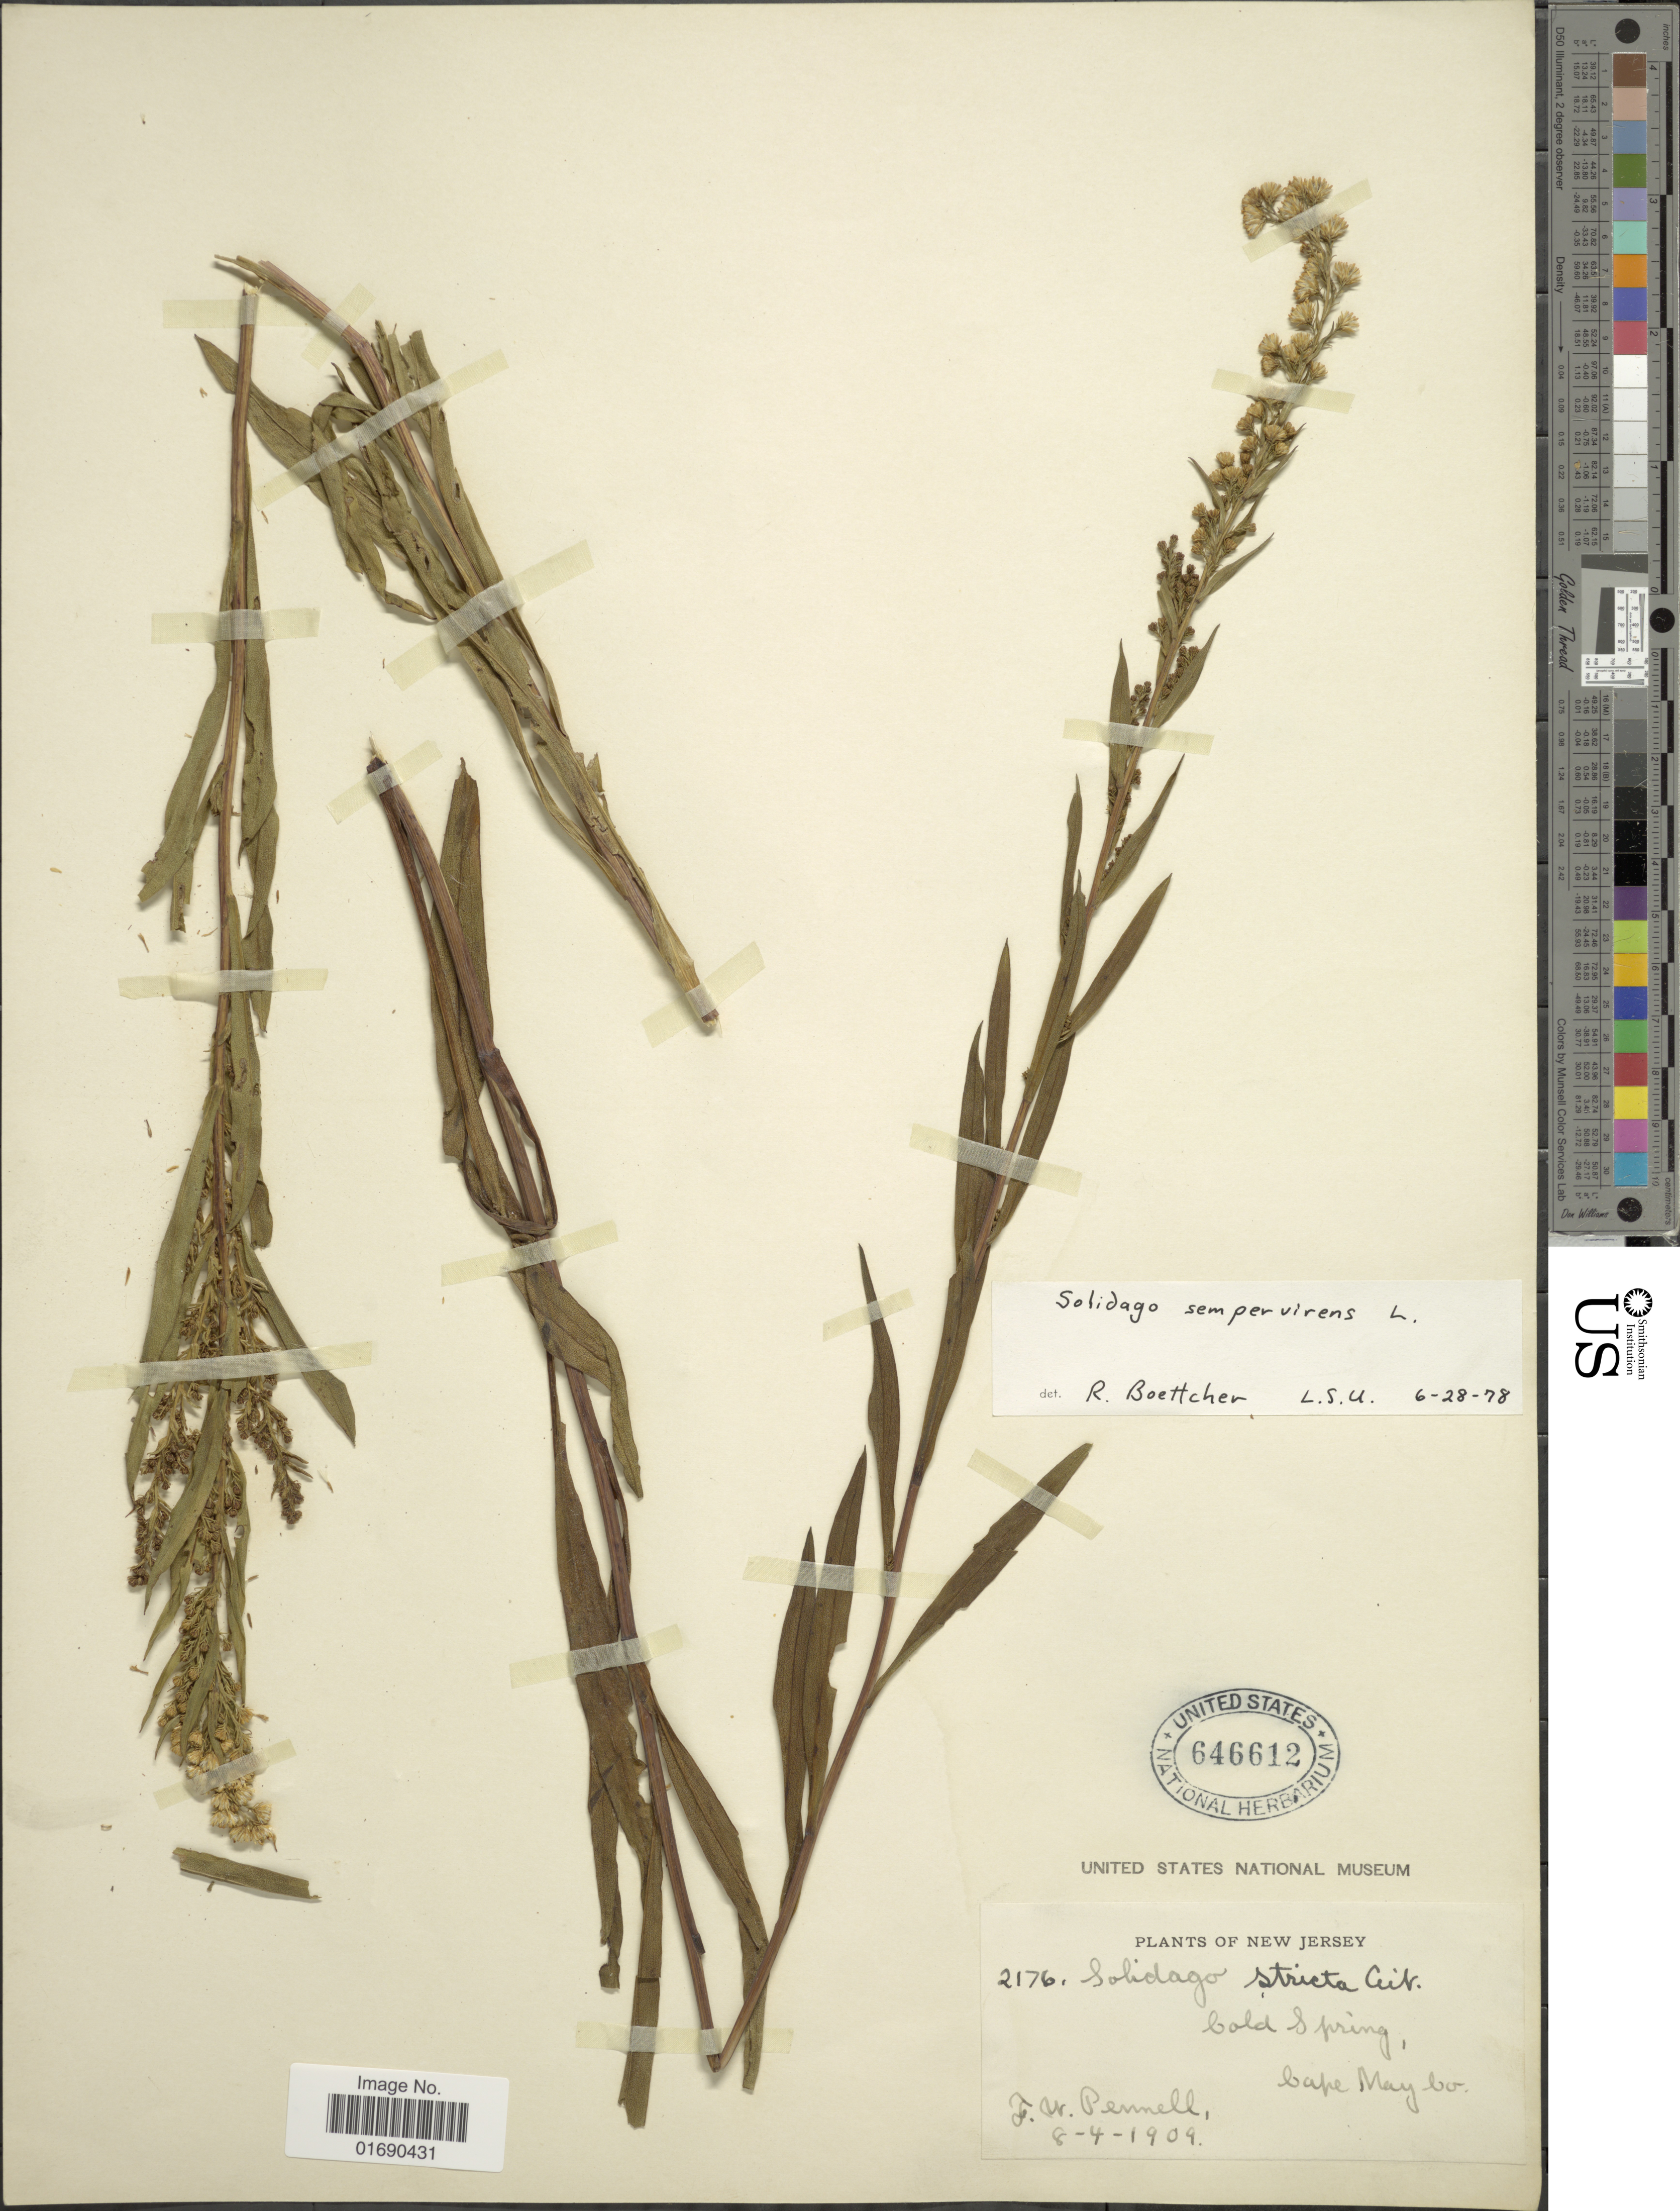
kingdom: Plantae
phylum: Tracheophyta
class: Magnoliopsida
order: Asterales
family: Asteraceae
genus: Solidago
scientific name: Solidago sempervirens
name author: L.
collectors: F. W. Pennell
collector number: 2176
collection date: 1909-04-08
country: United States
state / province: New Jersey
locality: Cold Spring, Cape May Co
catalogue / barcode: US 646612